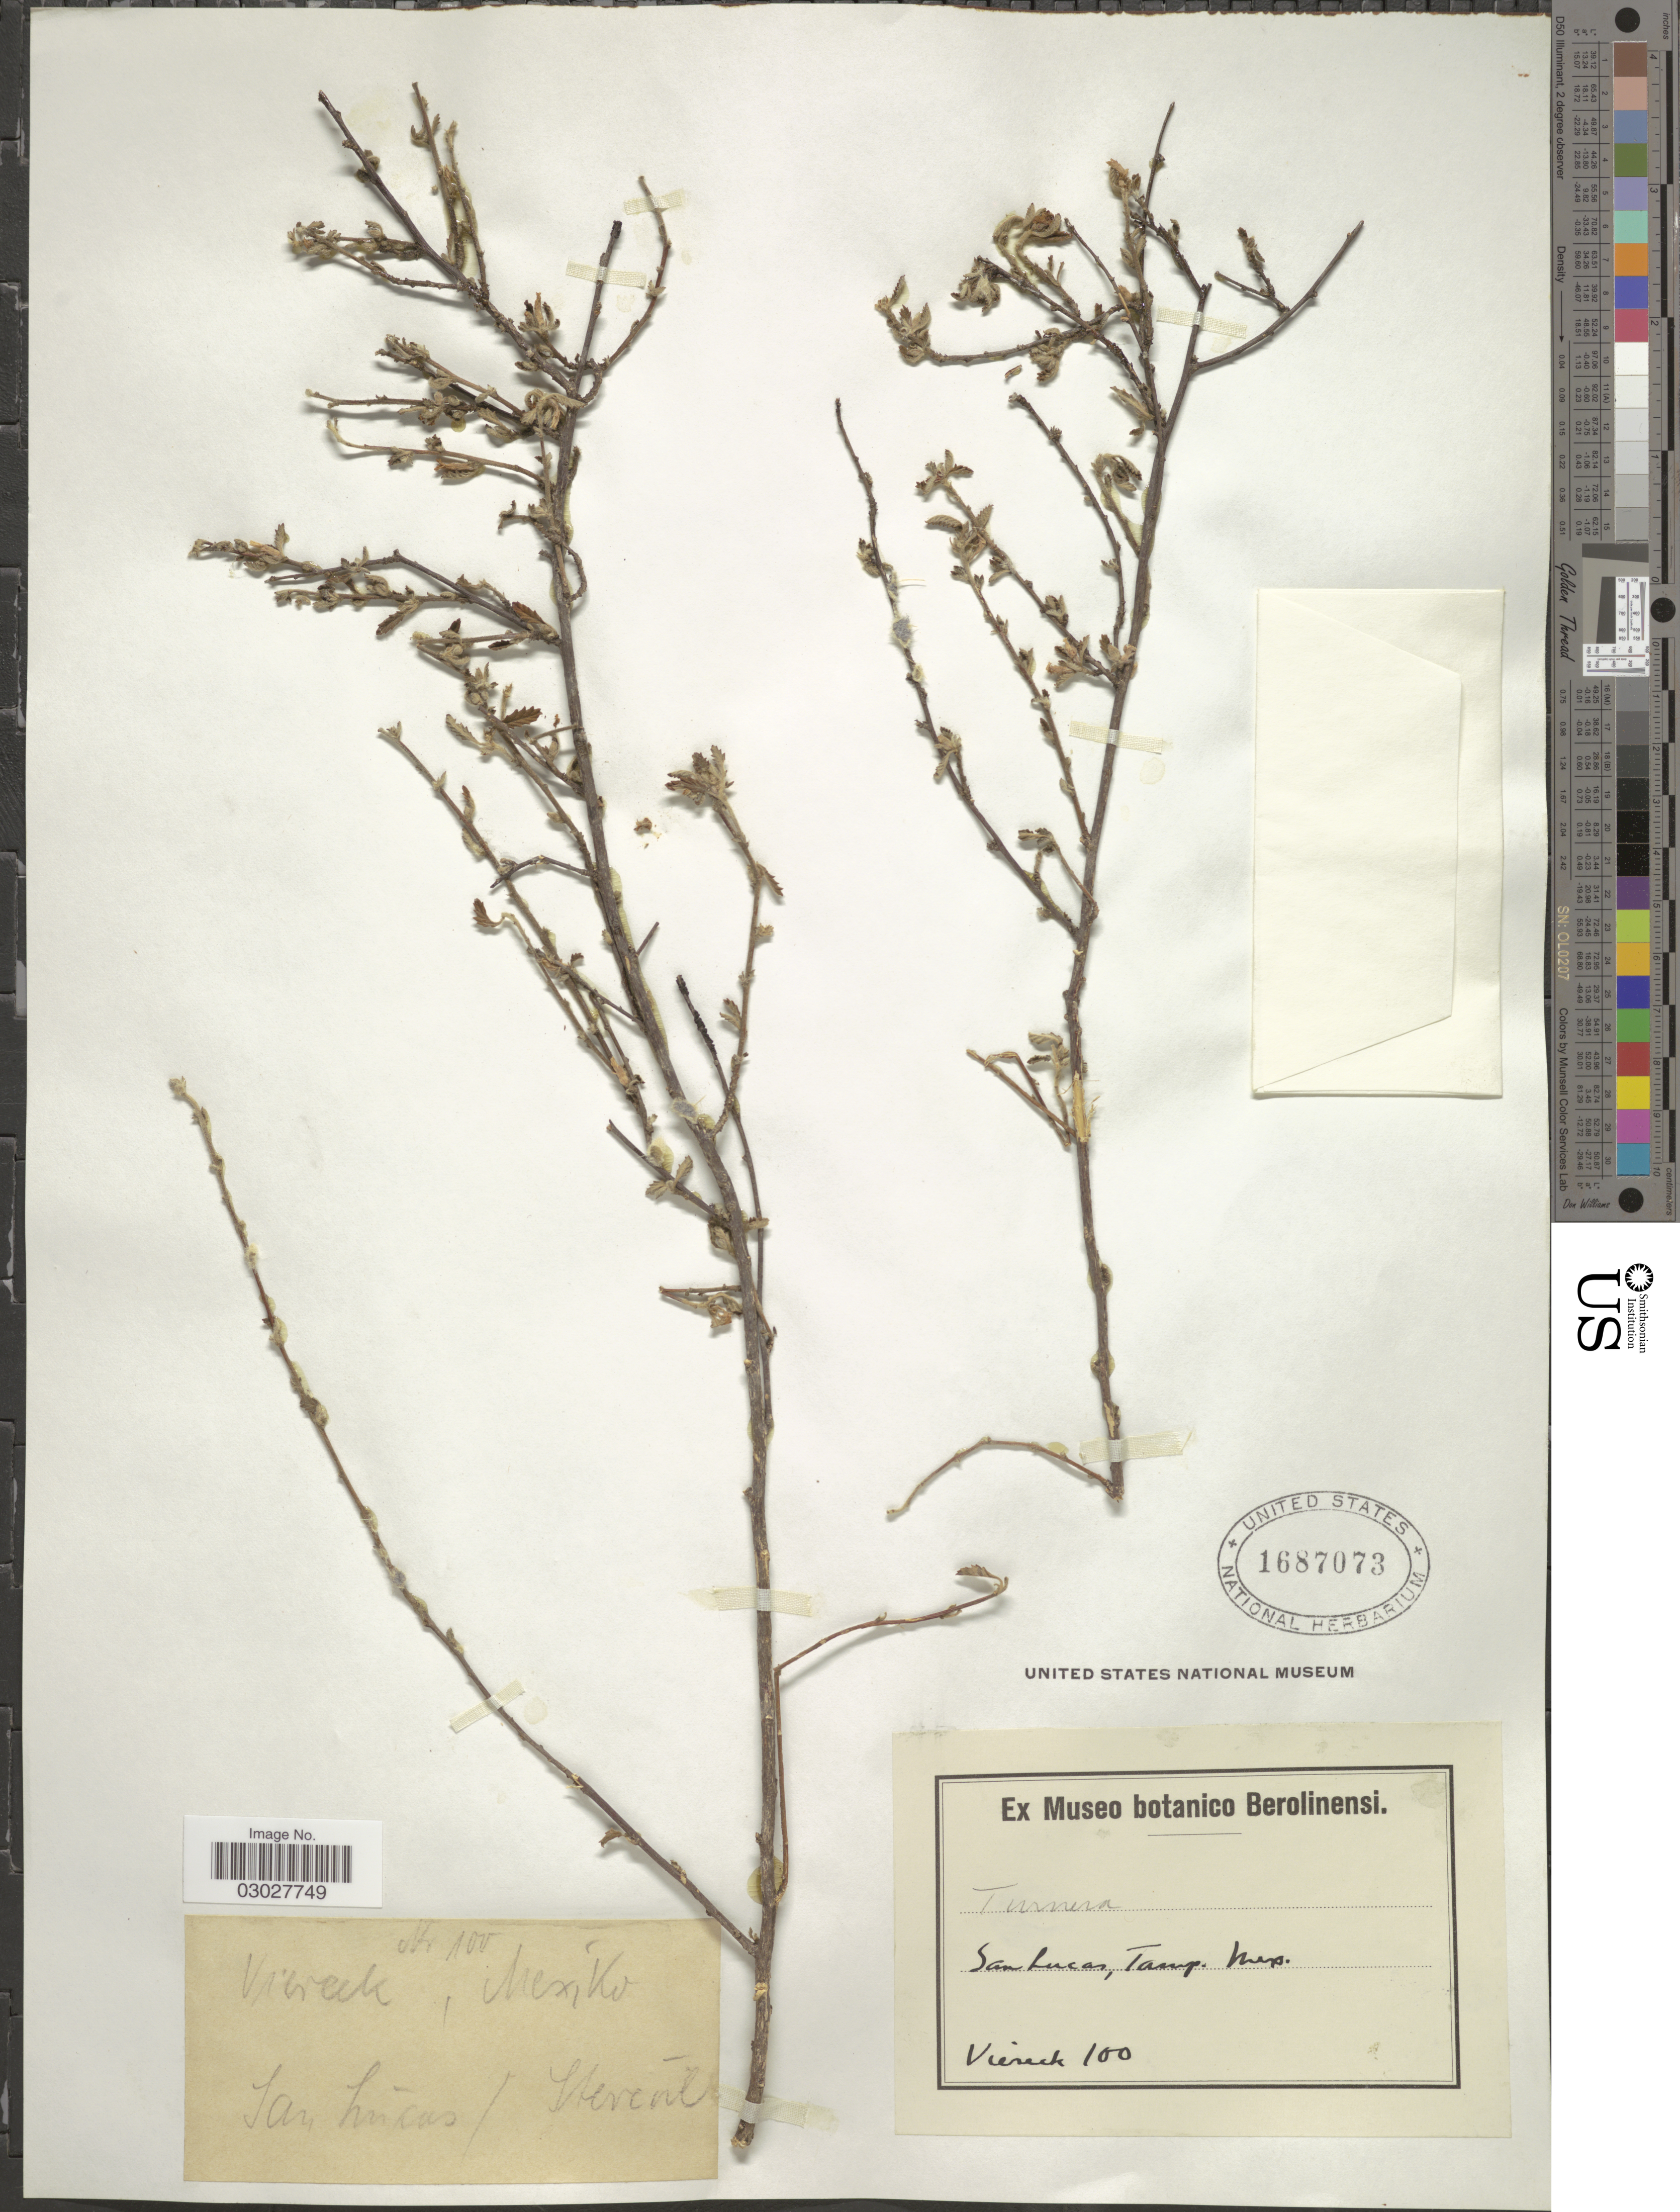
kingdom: Plantae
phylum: Tracheophyta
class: Magnoliopsida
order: Malpighiales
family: Turneraceae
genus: Turnera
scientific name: Turnera diffusa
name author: Willd. ex Schult.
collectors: -. Viereck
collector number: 100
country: Mexico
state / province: Tamaulipas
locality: San Lucas.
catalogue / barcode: US 1687073